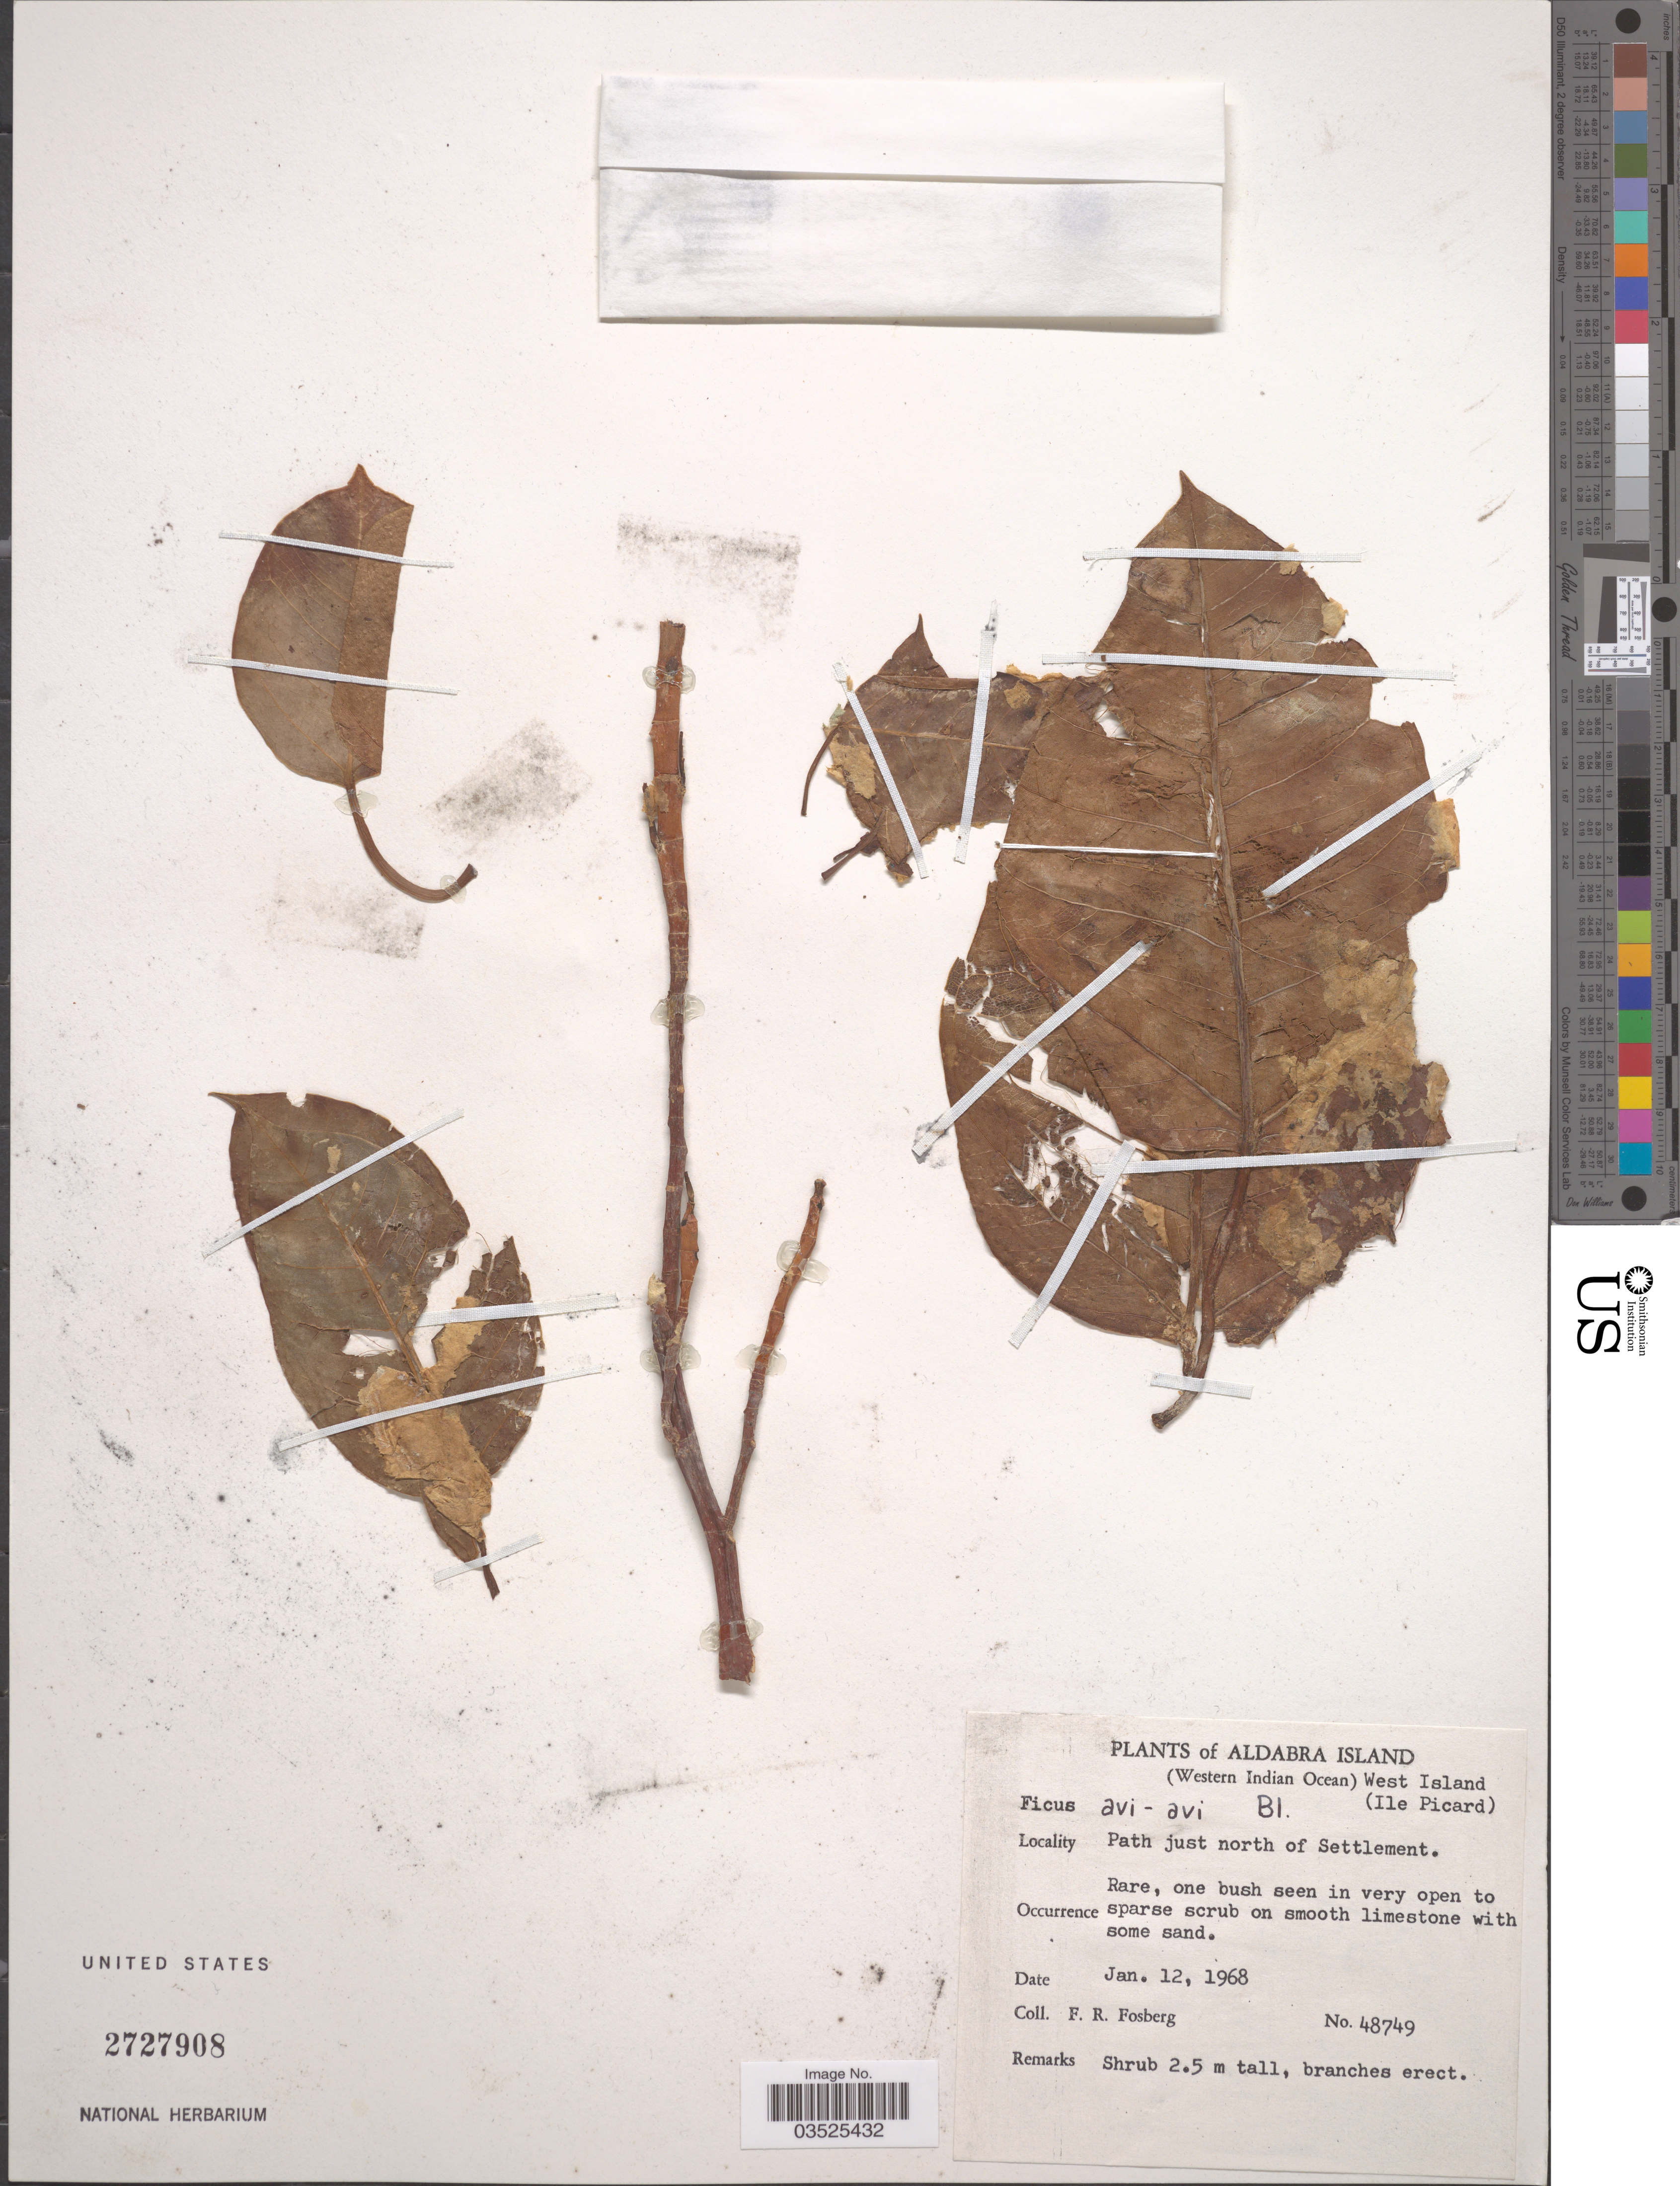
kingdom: Plantae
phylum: Tracheophyta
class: Magnoliopsida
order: Rosales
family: Moraceae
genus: Ficus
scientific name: Ficus avi-avi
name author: Blume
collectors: F. R. Fosberg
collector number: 48749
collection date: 1968-01-12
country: Seychelles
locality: Aldabra Island. (Western Indian Ocean) West Island (Ile Picard). Path just north of Settlement.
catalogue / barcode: US 2727908